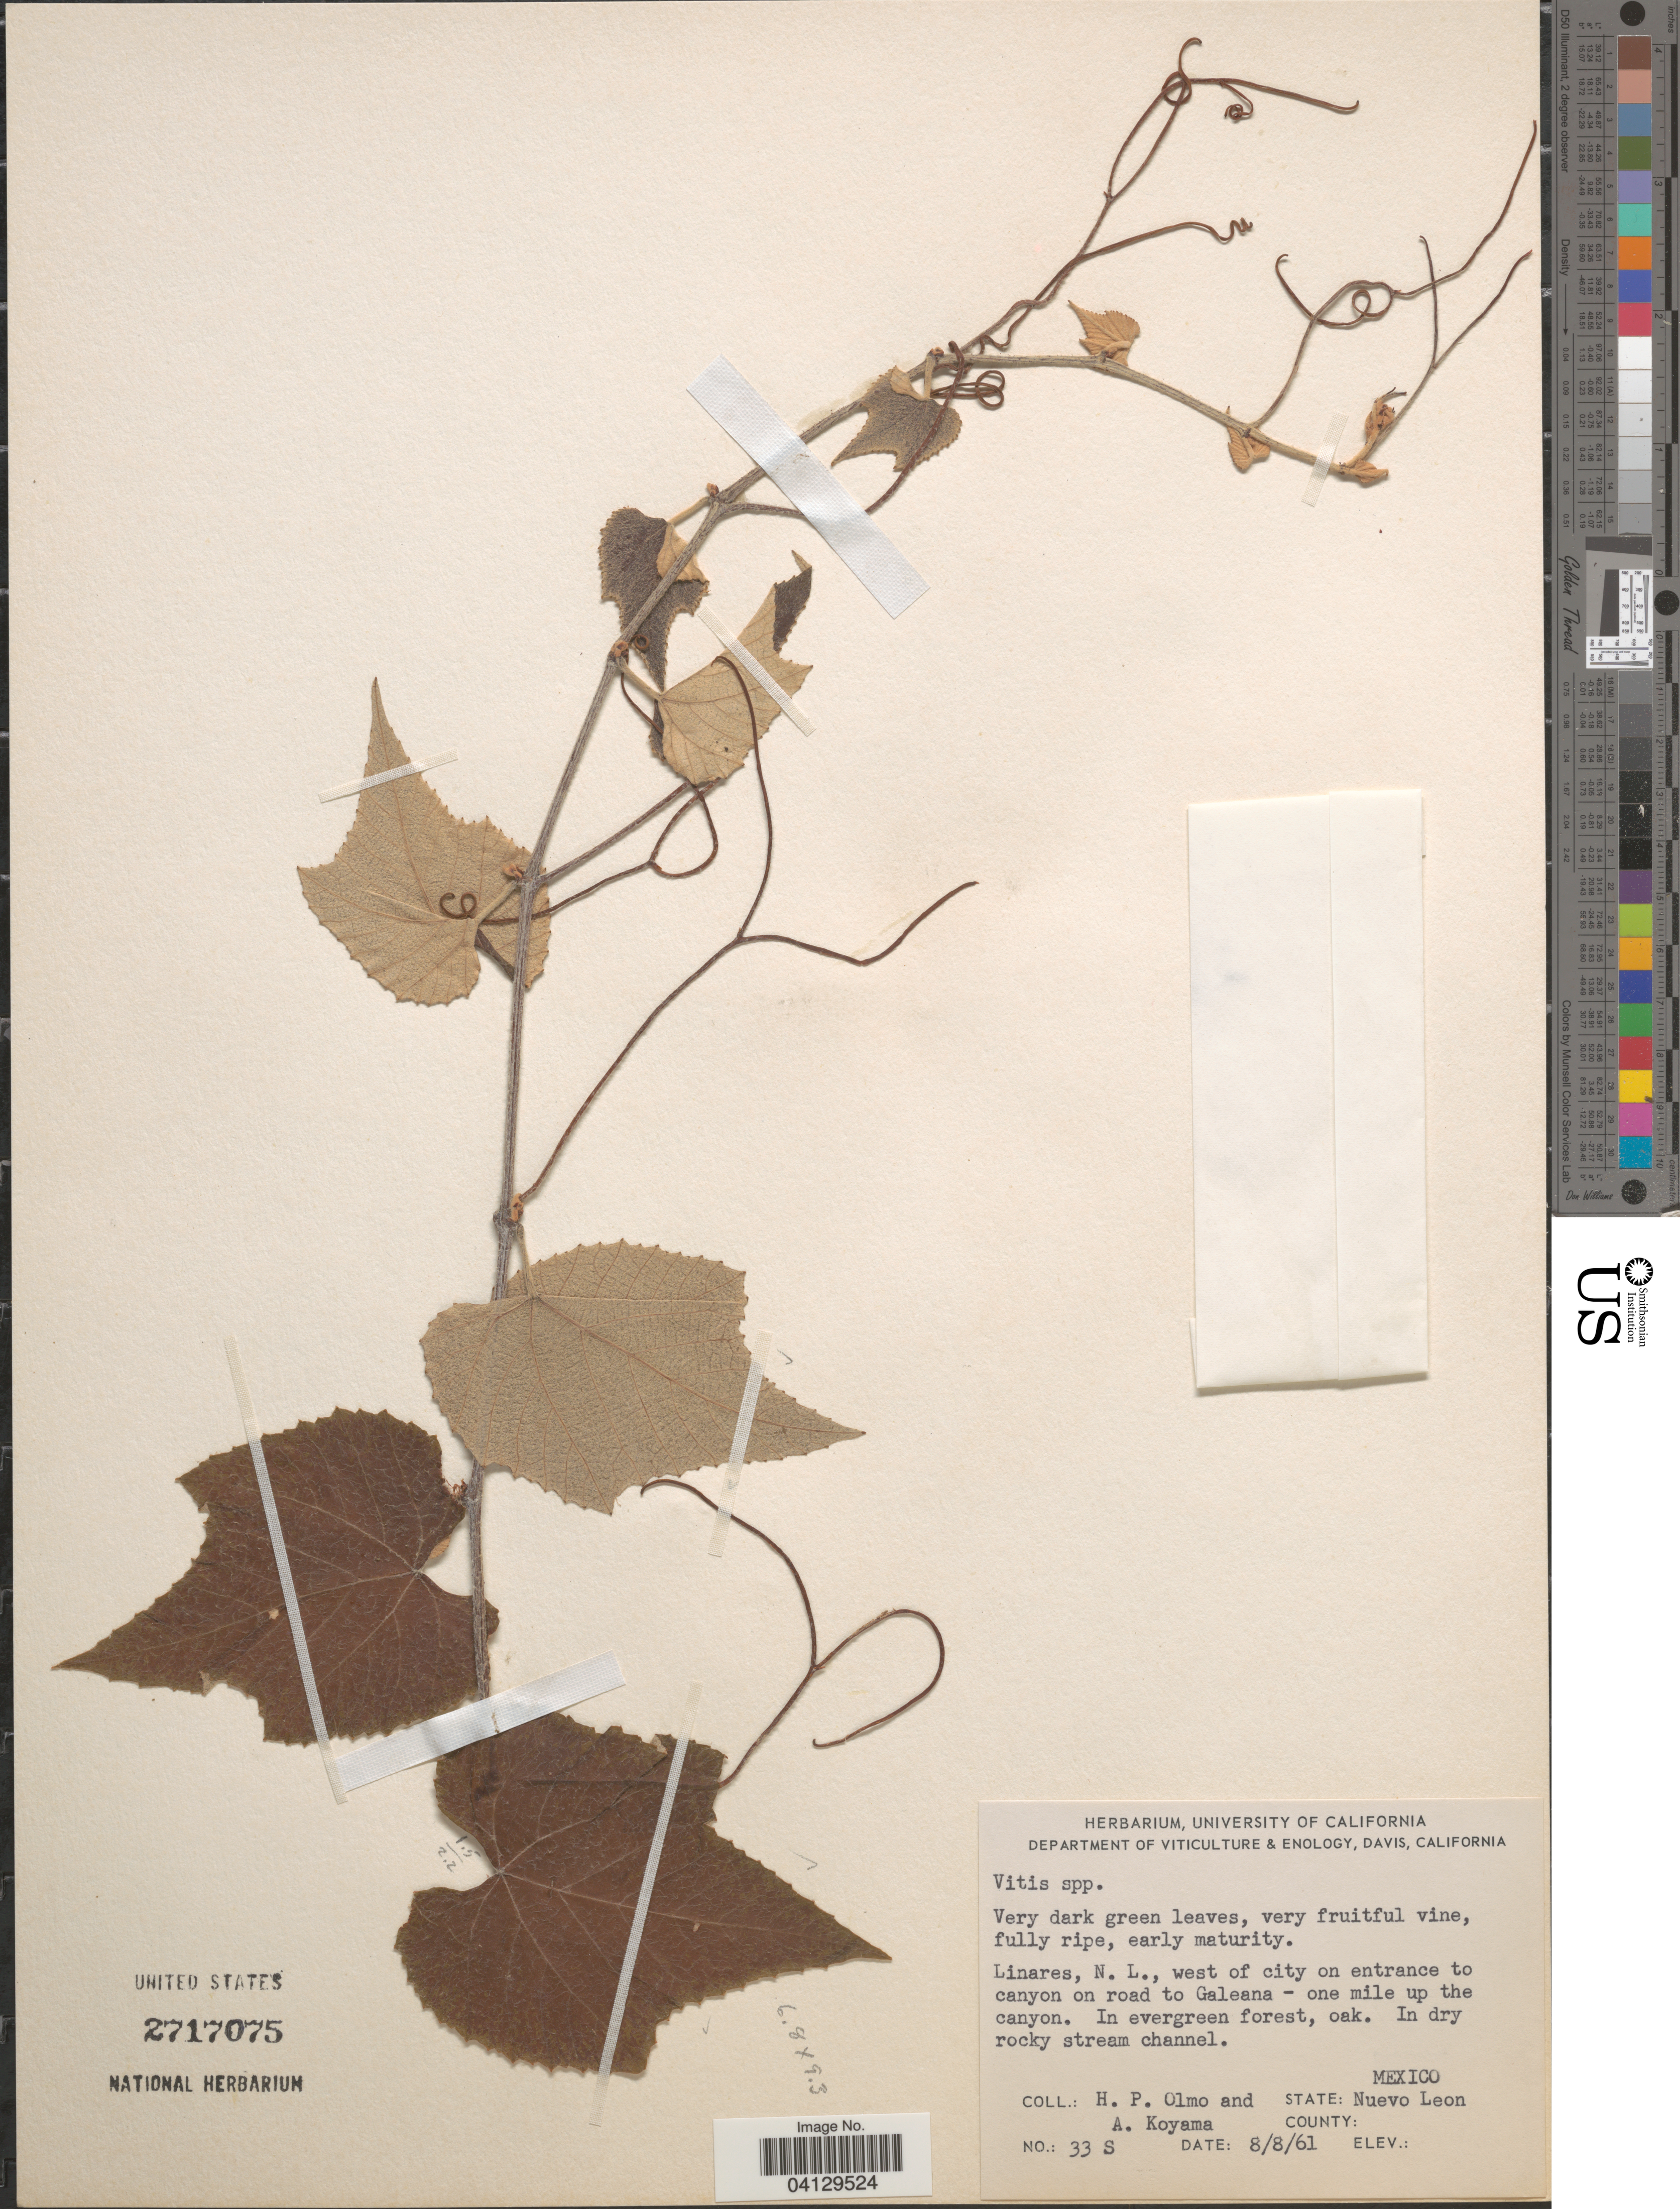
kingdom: Plantae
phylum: Tracheophyta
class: Magnoliopsida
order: Vitales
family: Vitaceae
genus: Vitis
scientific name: Vitis sp.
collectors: H. Olmo & A. Koyama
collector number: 33S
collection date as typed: Transcribed d/m/y: 8/8/61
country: Mexico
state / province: Nuevo León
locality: Linares, west of city on entrance to canyon on road to Galeana.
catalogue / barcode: US 2717075